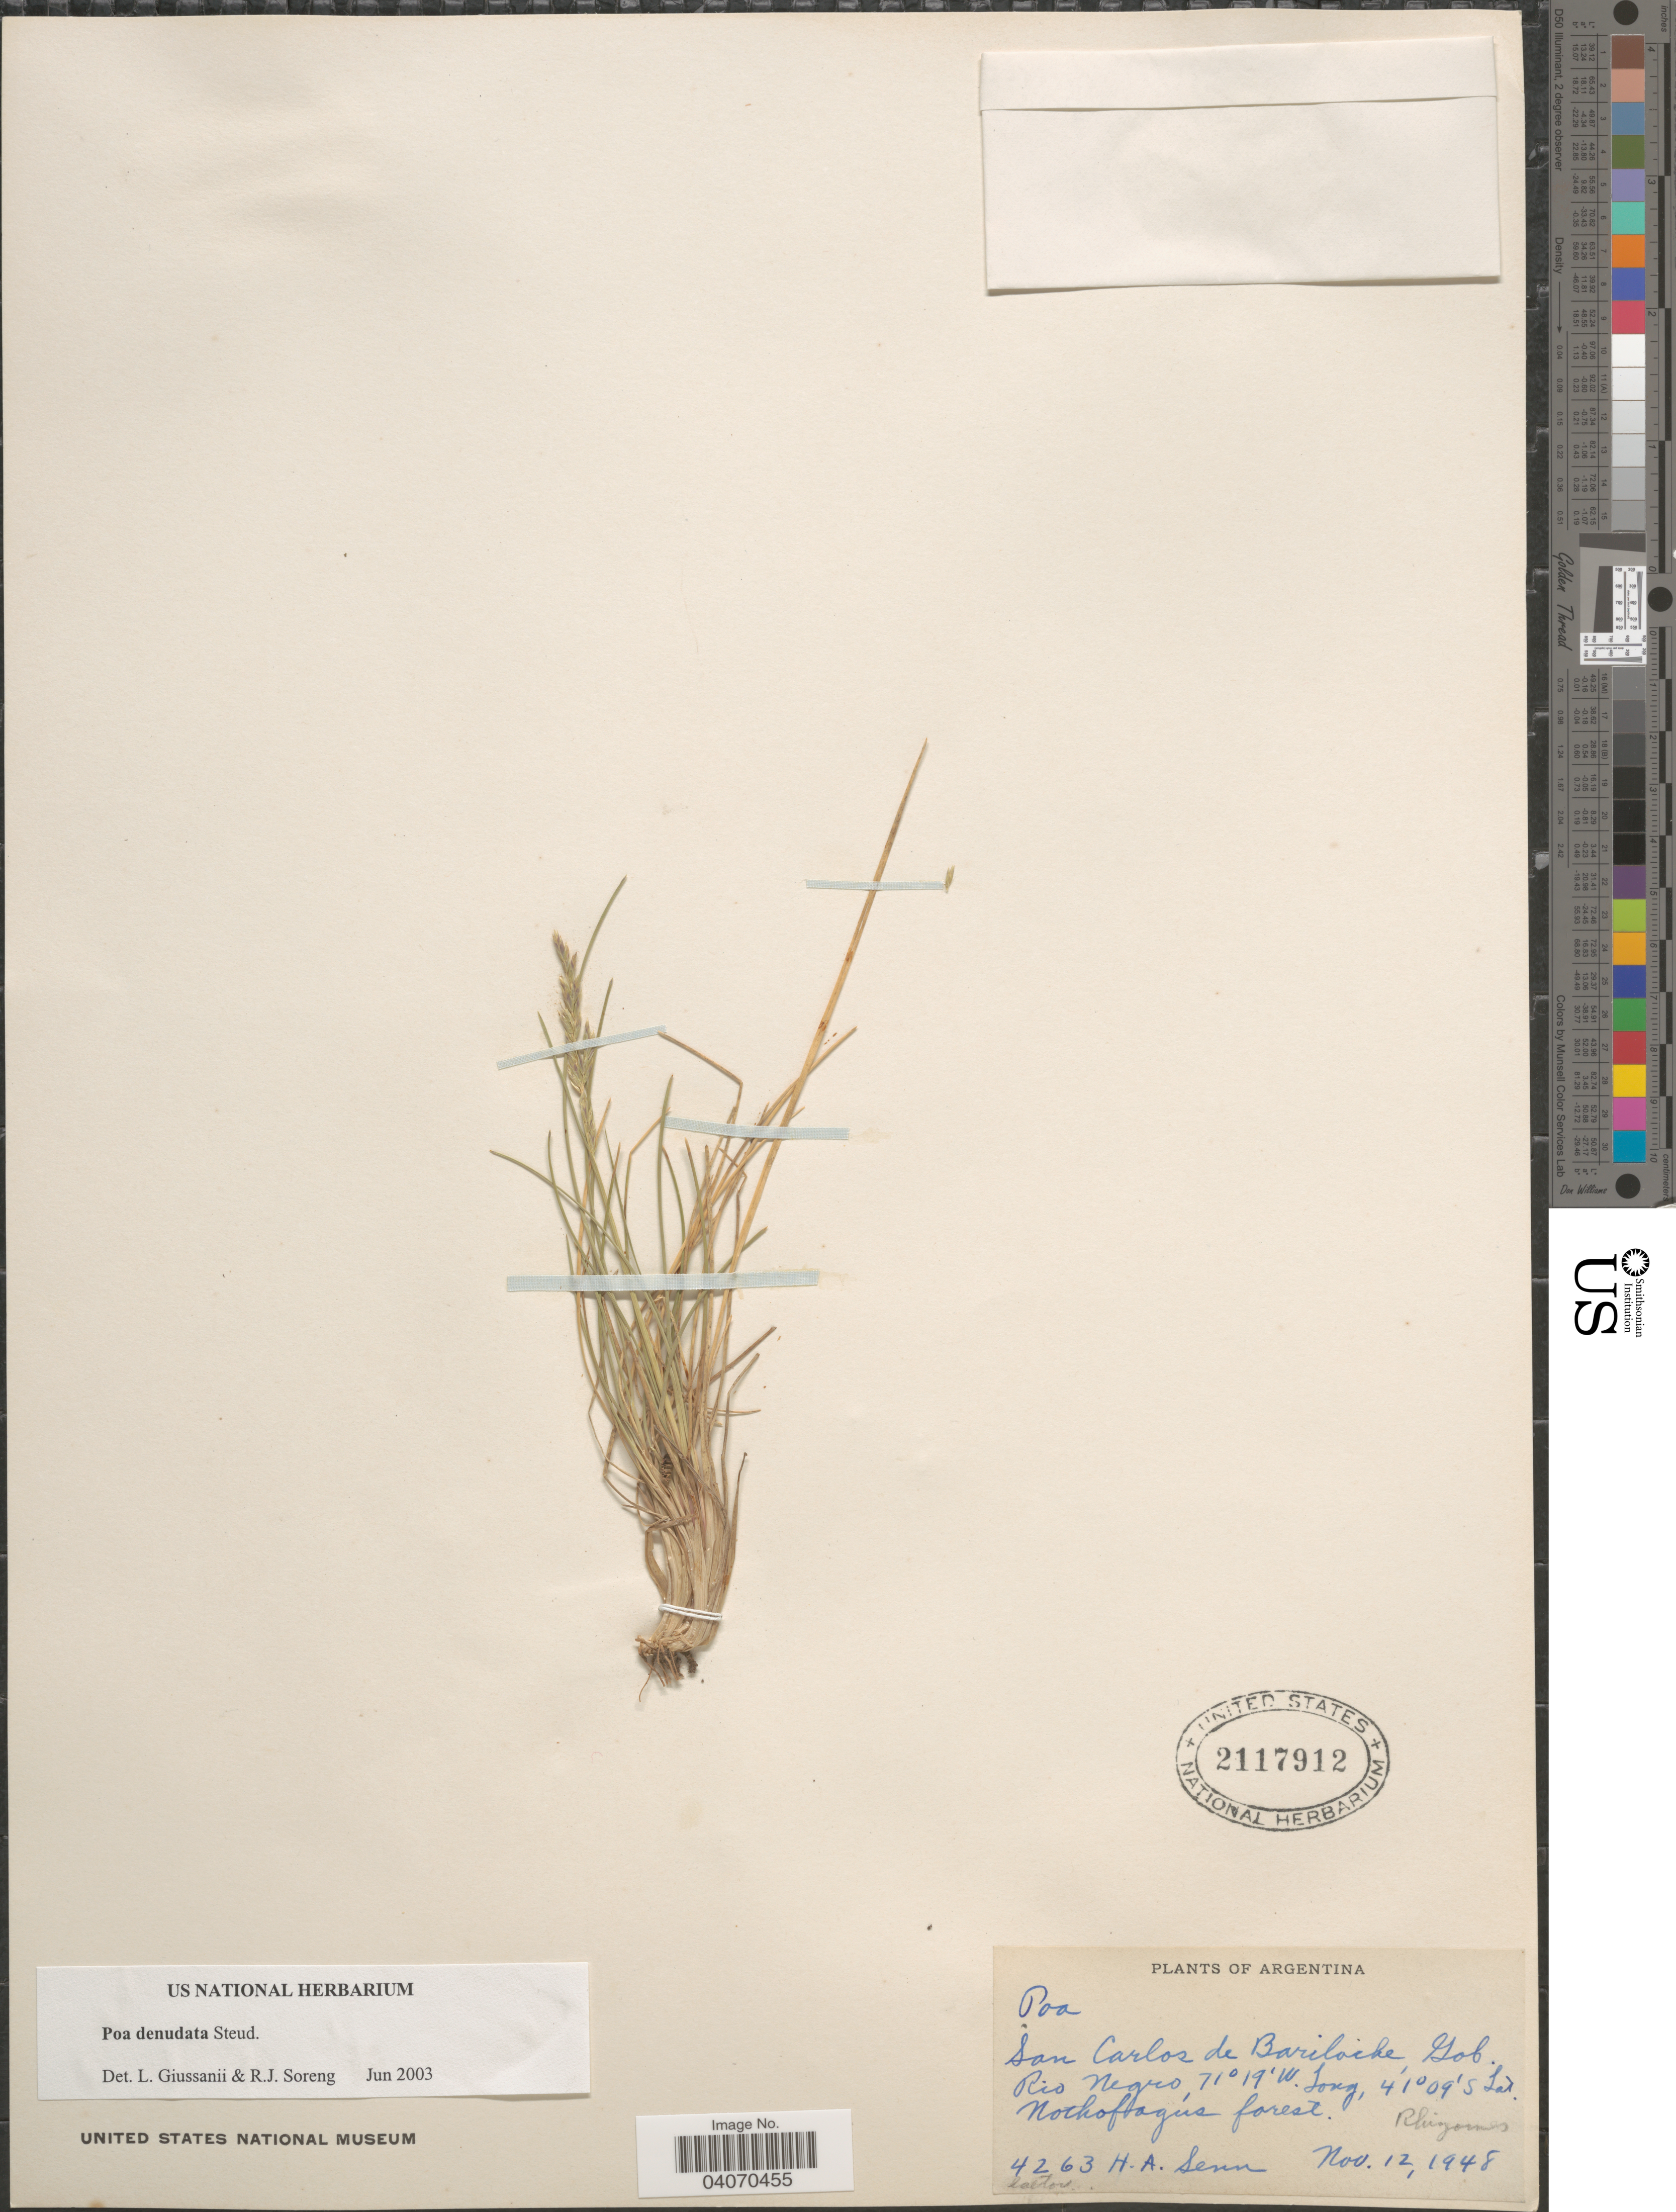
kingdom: Plantae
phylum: Tracheophyta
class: Liliopsida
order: Poales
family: Poaceae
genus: Poa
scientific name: Poa denudata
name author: Steud.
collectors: H. Senn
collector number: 4263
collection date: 1948-11-12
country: Argentina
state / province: Rio Negro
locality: San Carlos de Bariloche. Gob. Rio Negro. Nothofagús forest.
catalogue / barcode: US 2117912